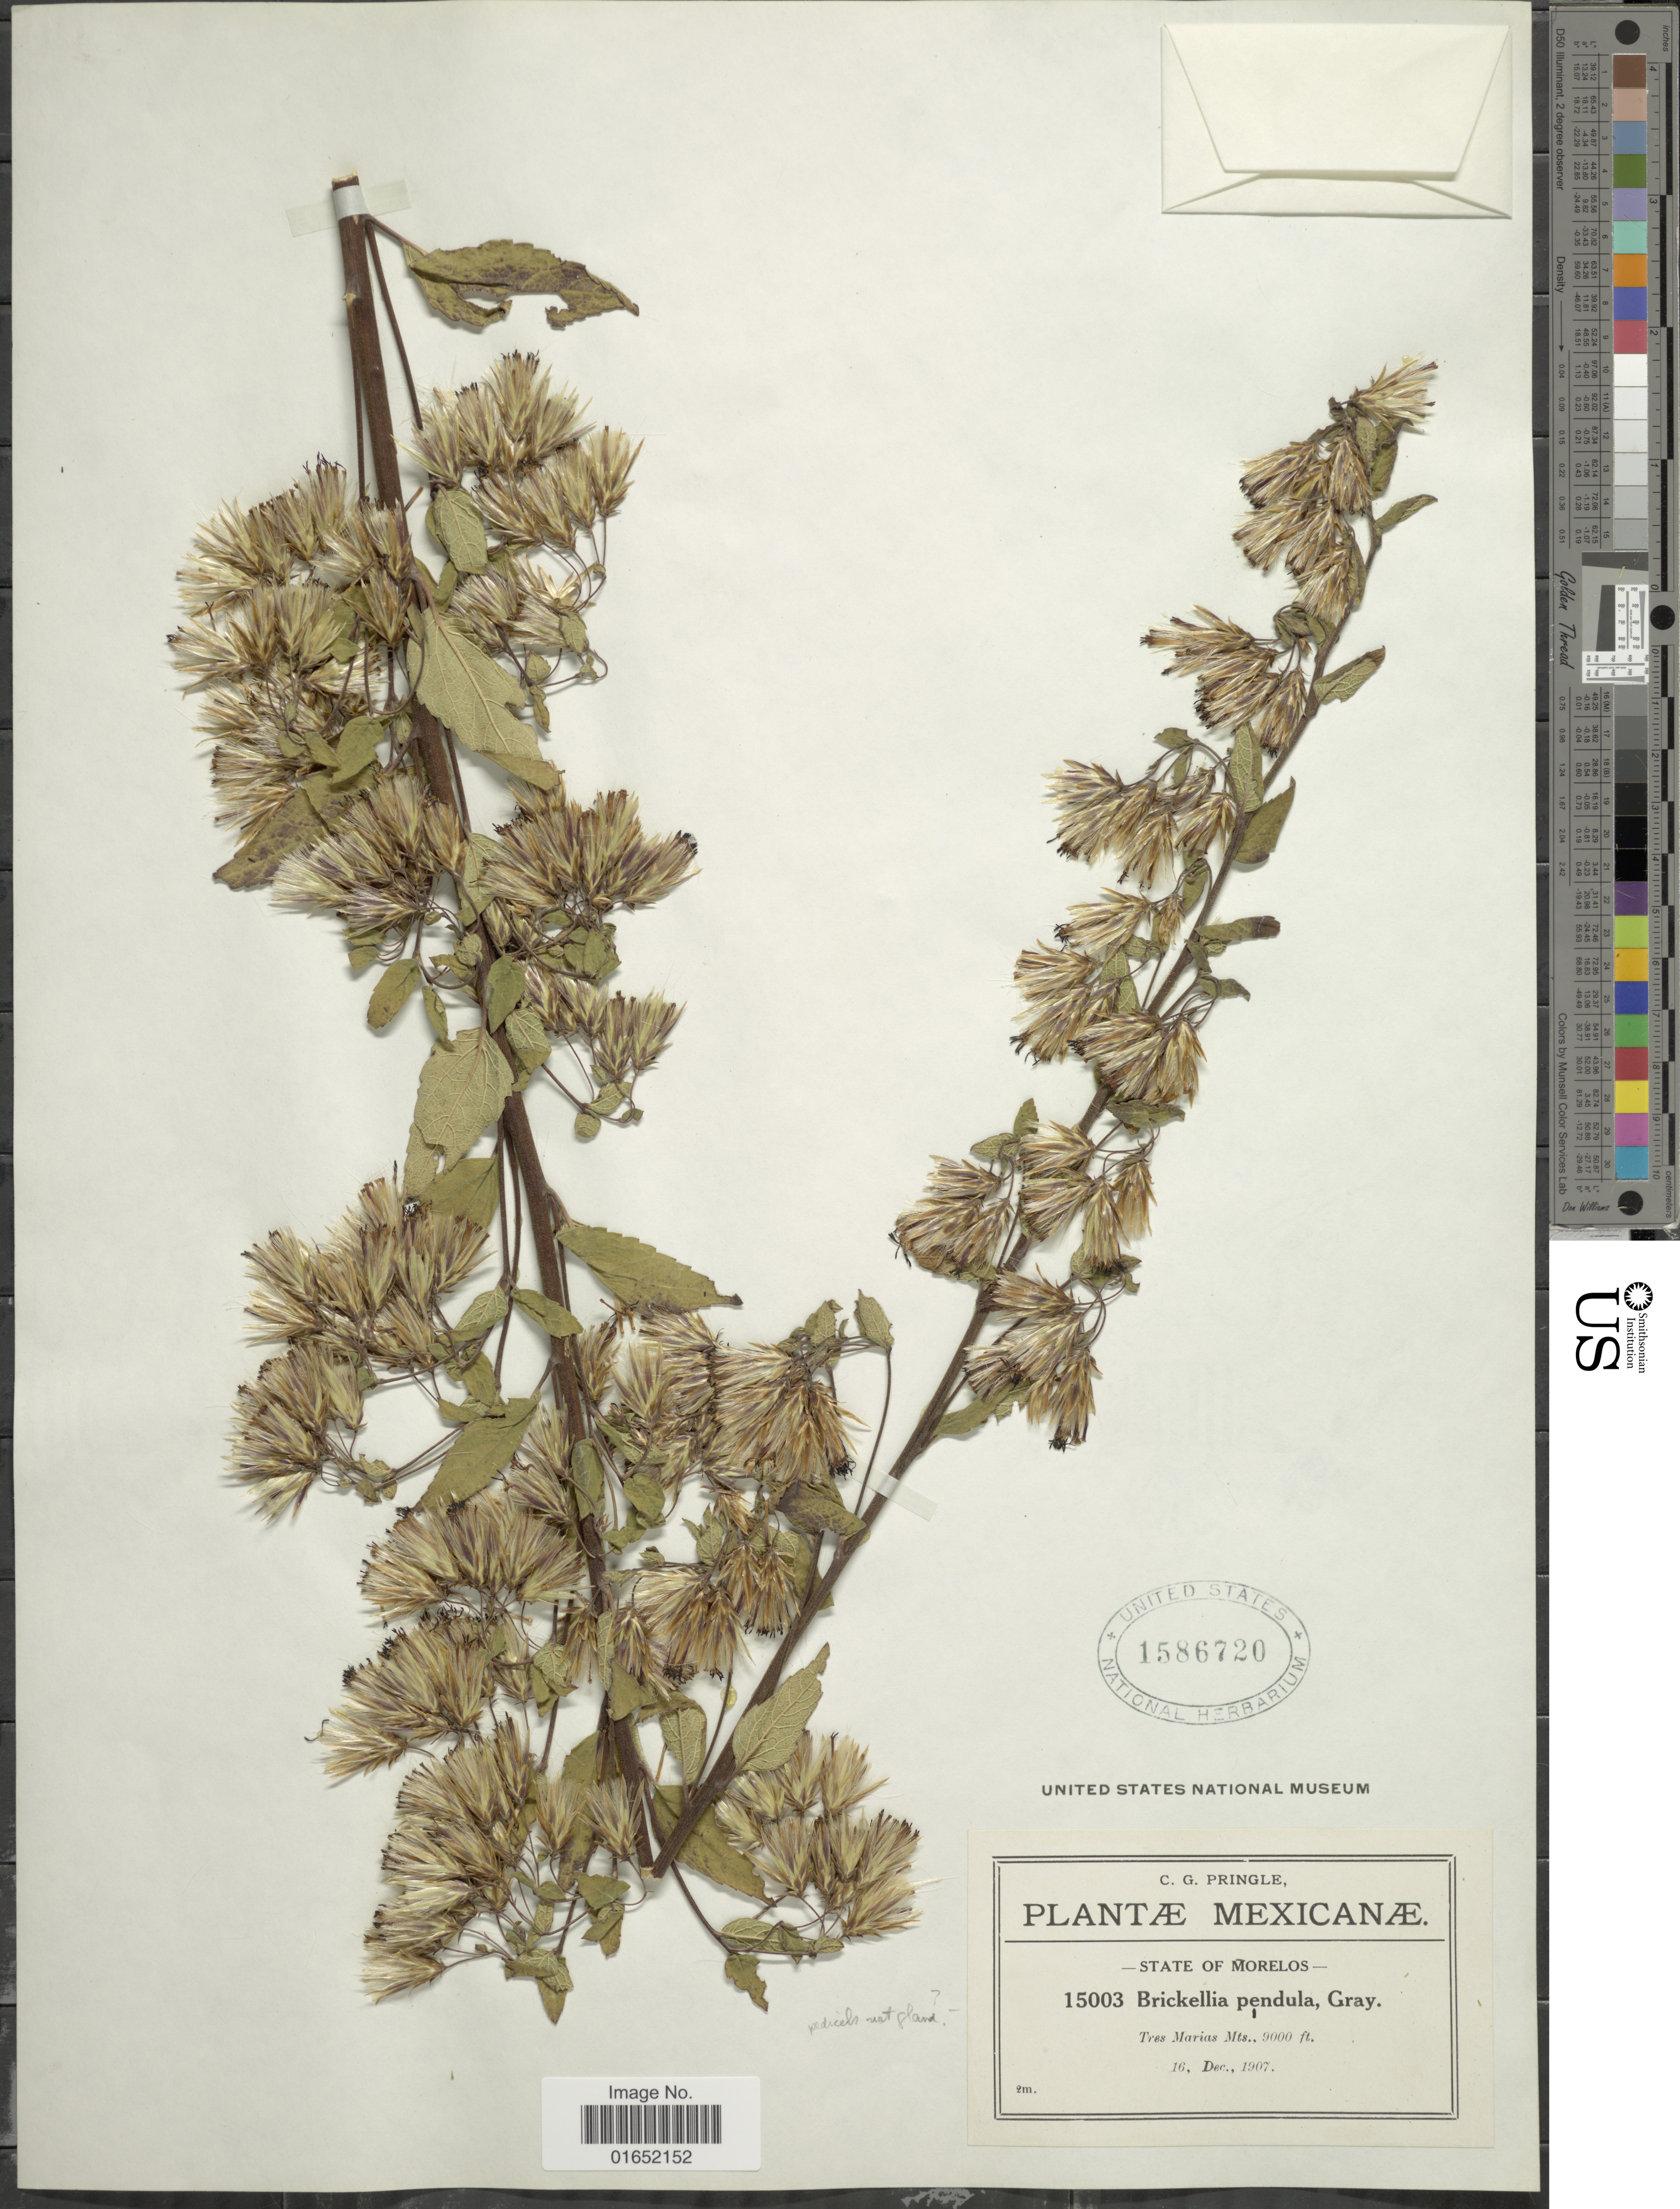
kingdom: Plantae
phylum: Tracheophyta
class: Magnoliopsida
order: Asterales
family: Asteraceae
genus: Brickellia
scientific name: Brickellia pendula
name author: (Schrad.) A. Gray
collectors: C. G. Pringle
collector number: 15003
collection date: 1907-12-16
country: Mexico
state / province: Morelos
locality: Tres Marias Mts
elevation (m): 2743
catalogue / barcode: US 1586720